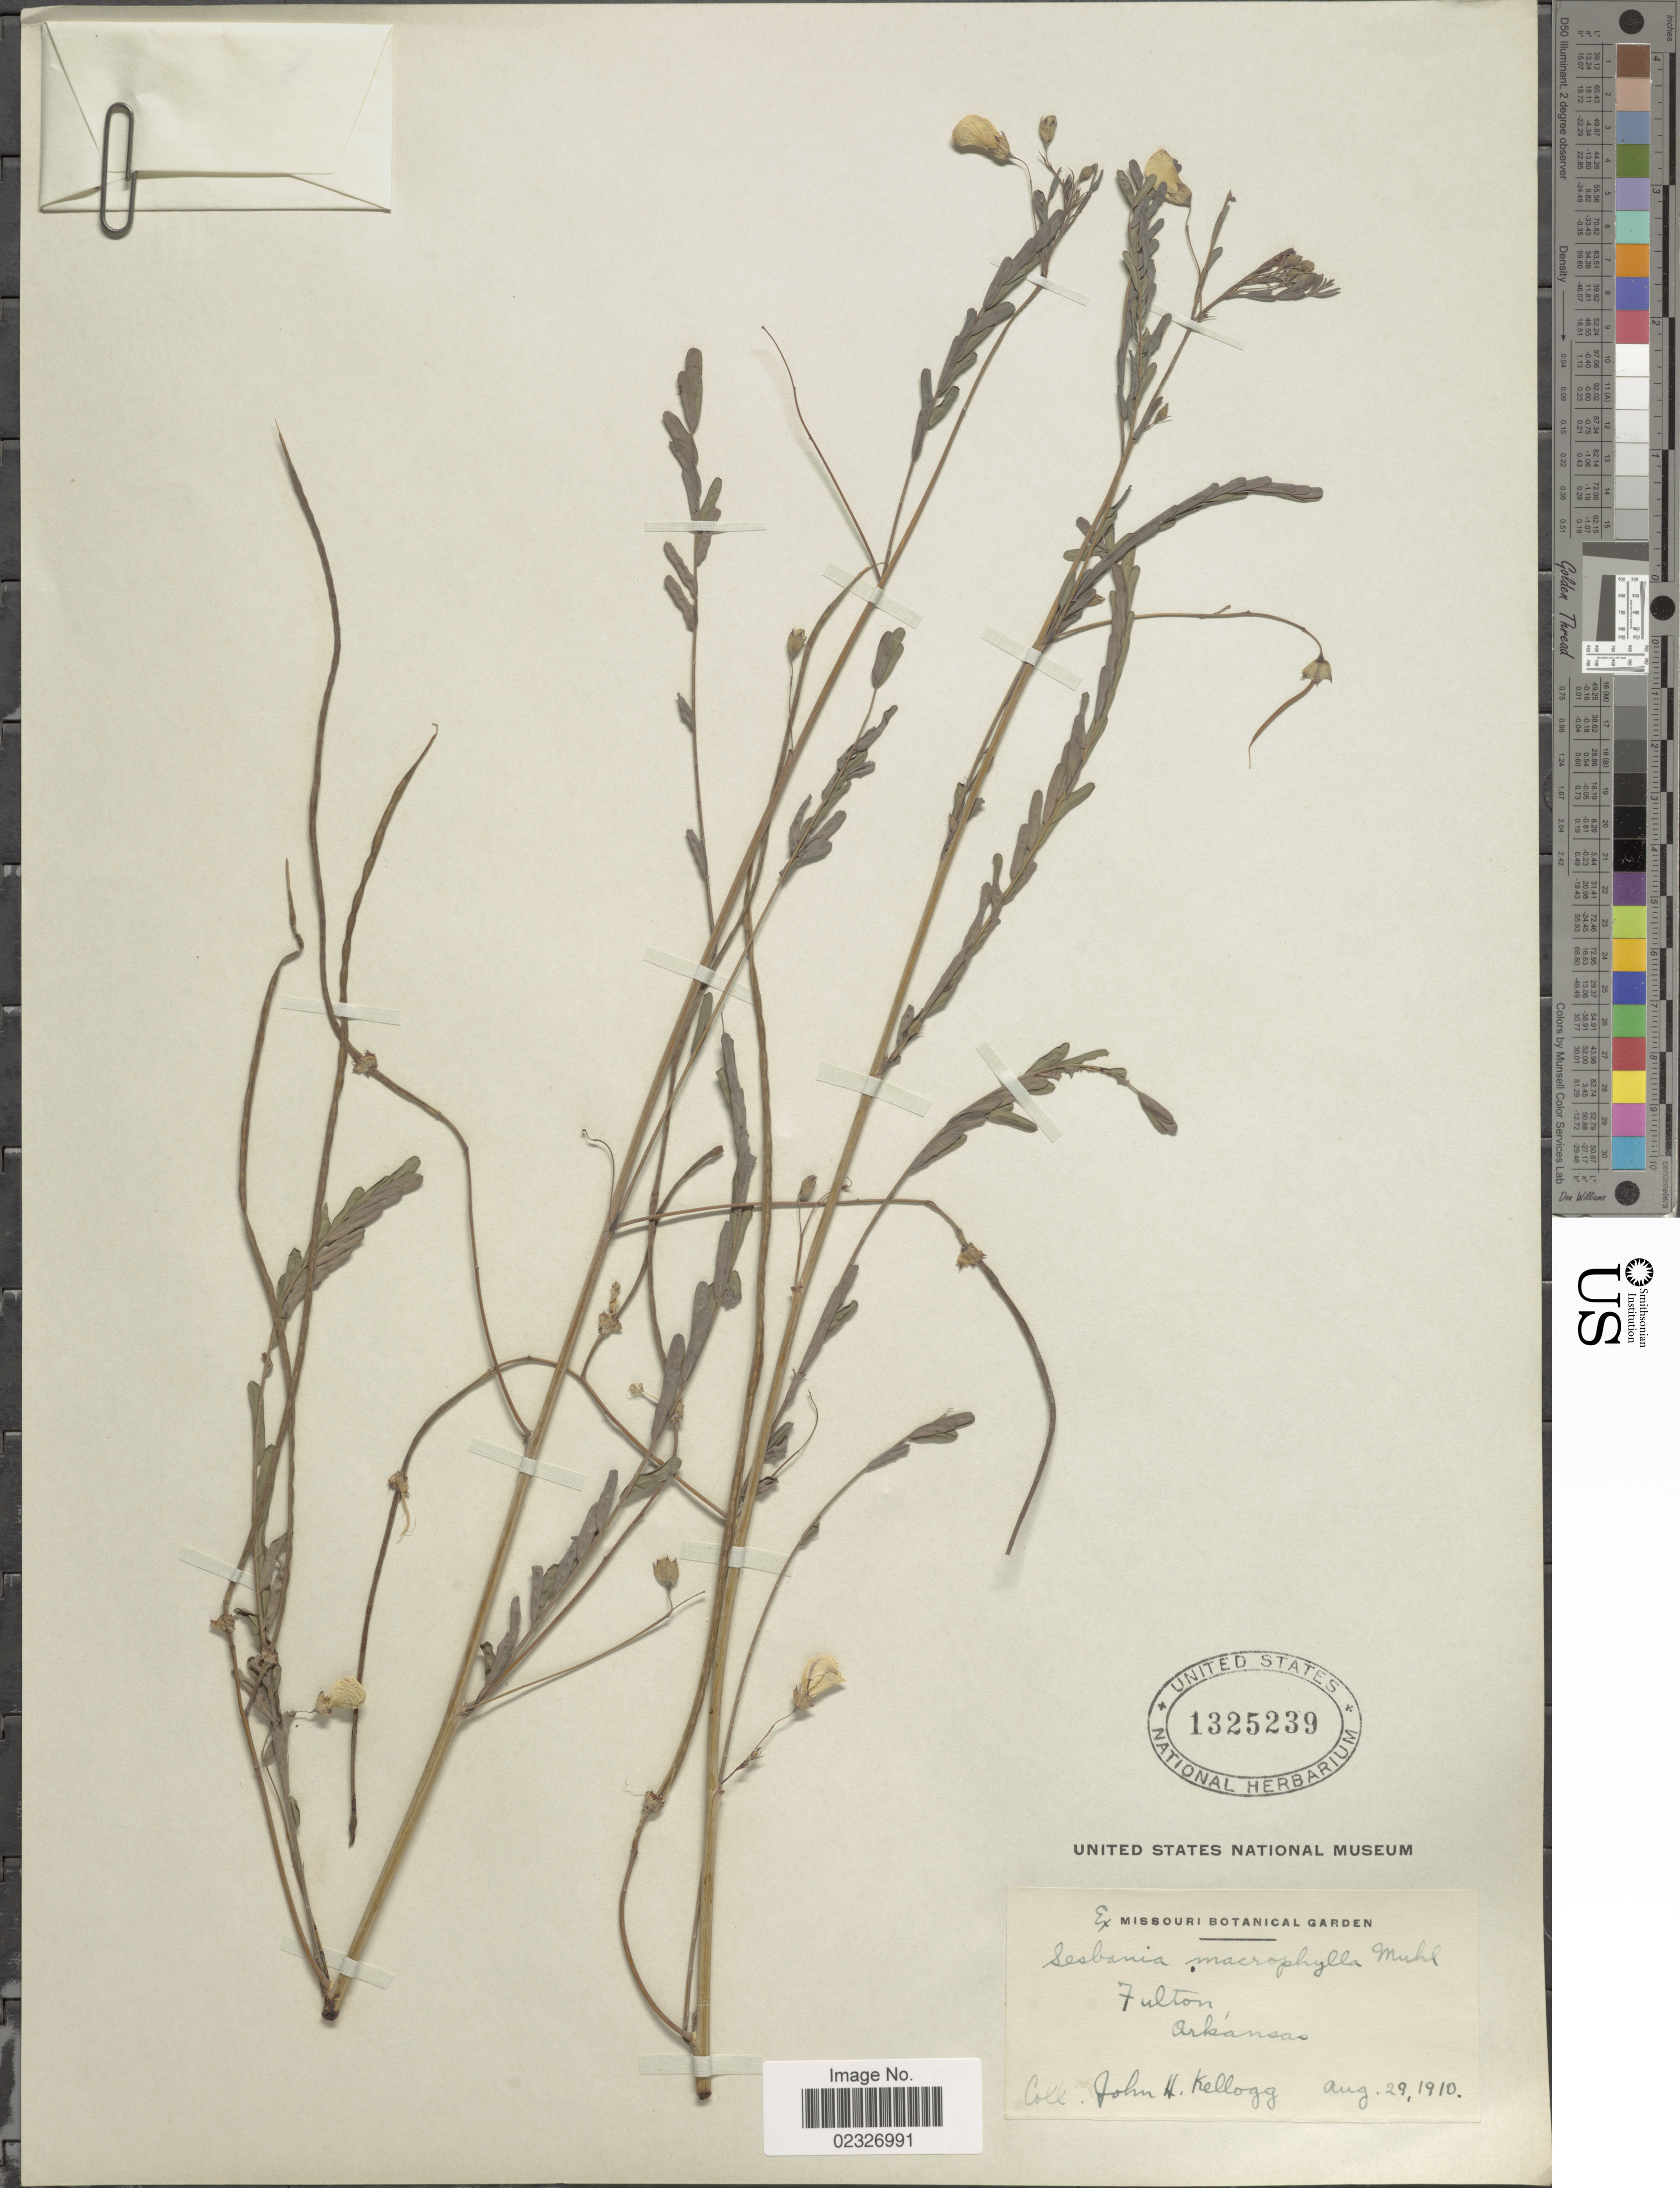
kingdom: Plantae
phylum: Tracheophyta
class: Magnoliopsida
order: Fabales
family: Fabaceae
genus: Sesbania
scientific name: Sesbania exaltata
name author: (Raf.) Cory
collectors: J. H. Kellogg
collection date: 1910-08-29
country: United States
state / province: Arkansas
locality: Fulton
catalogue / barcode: US 1325239